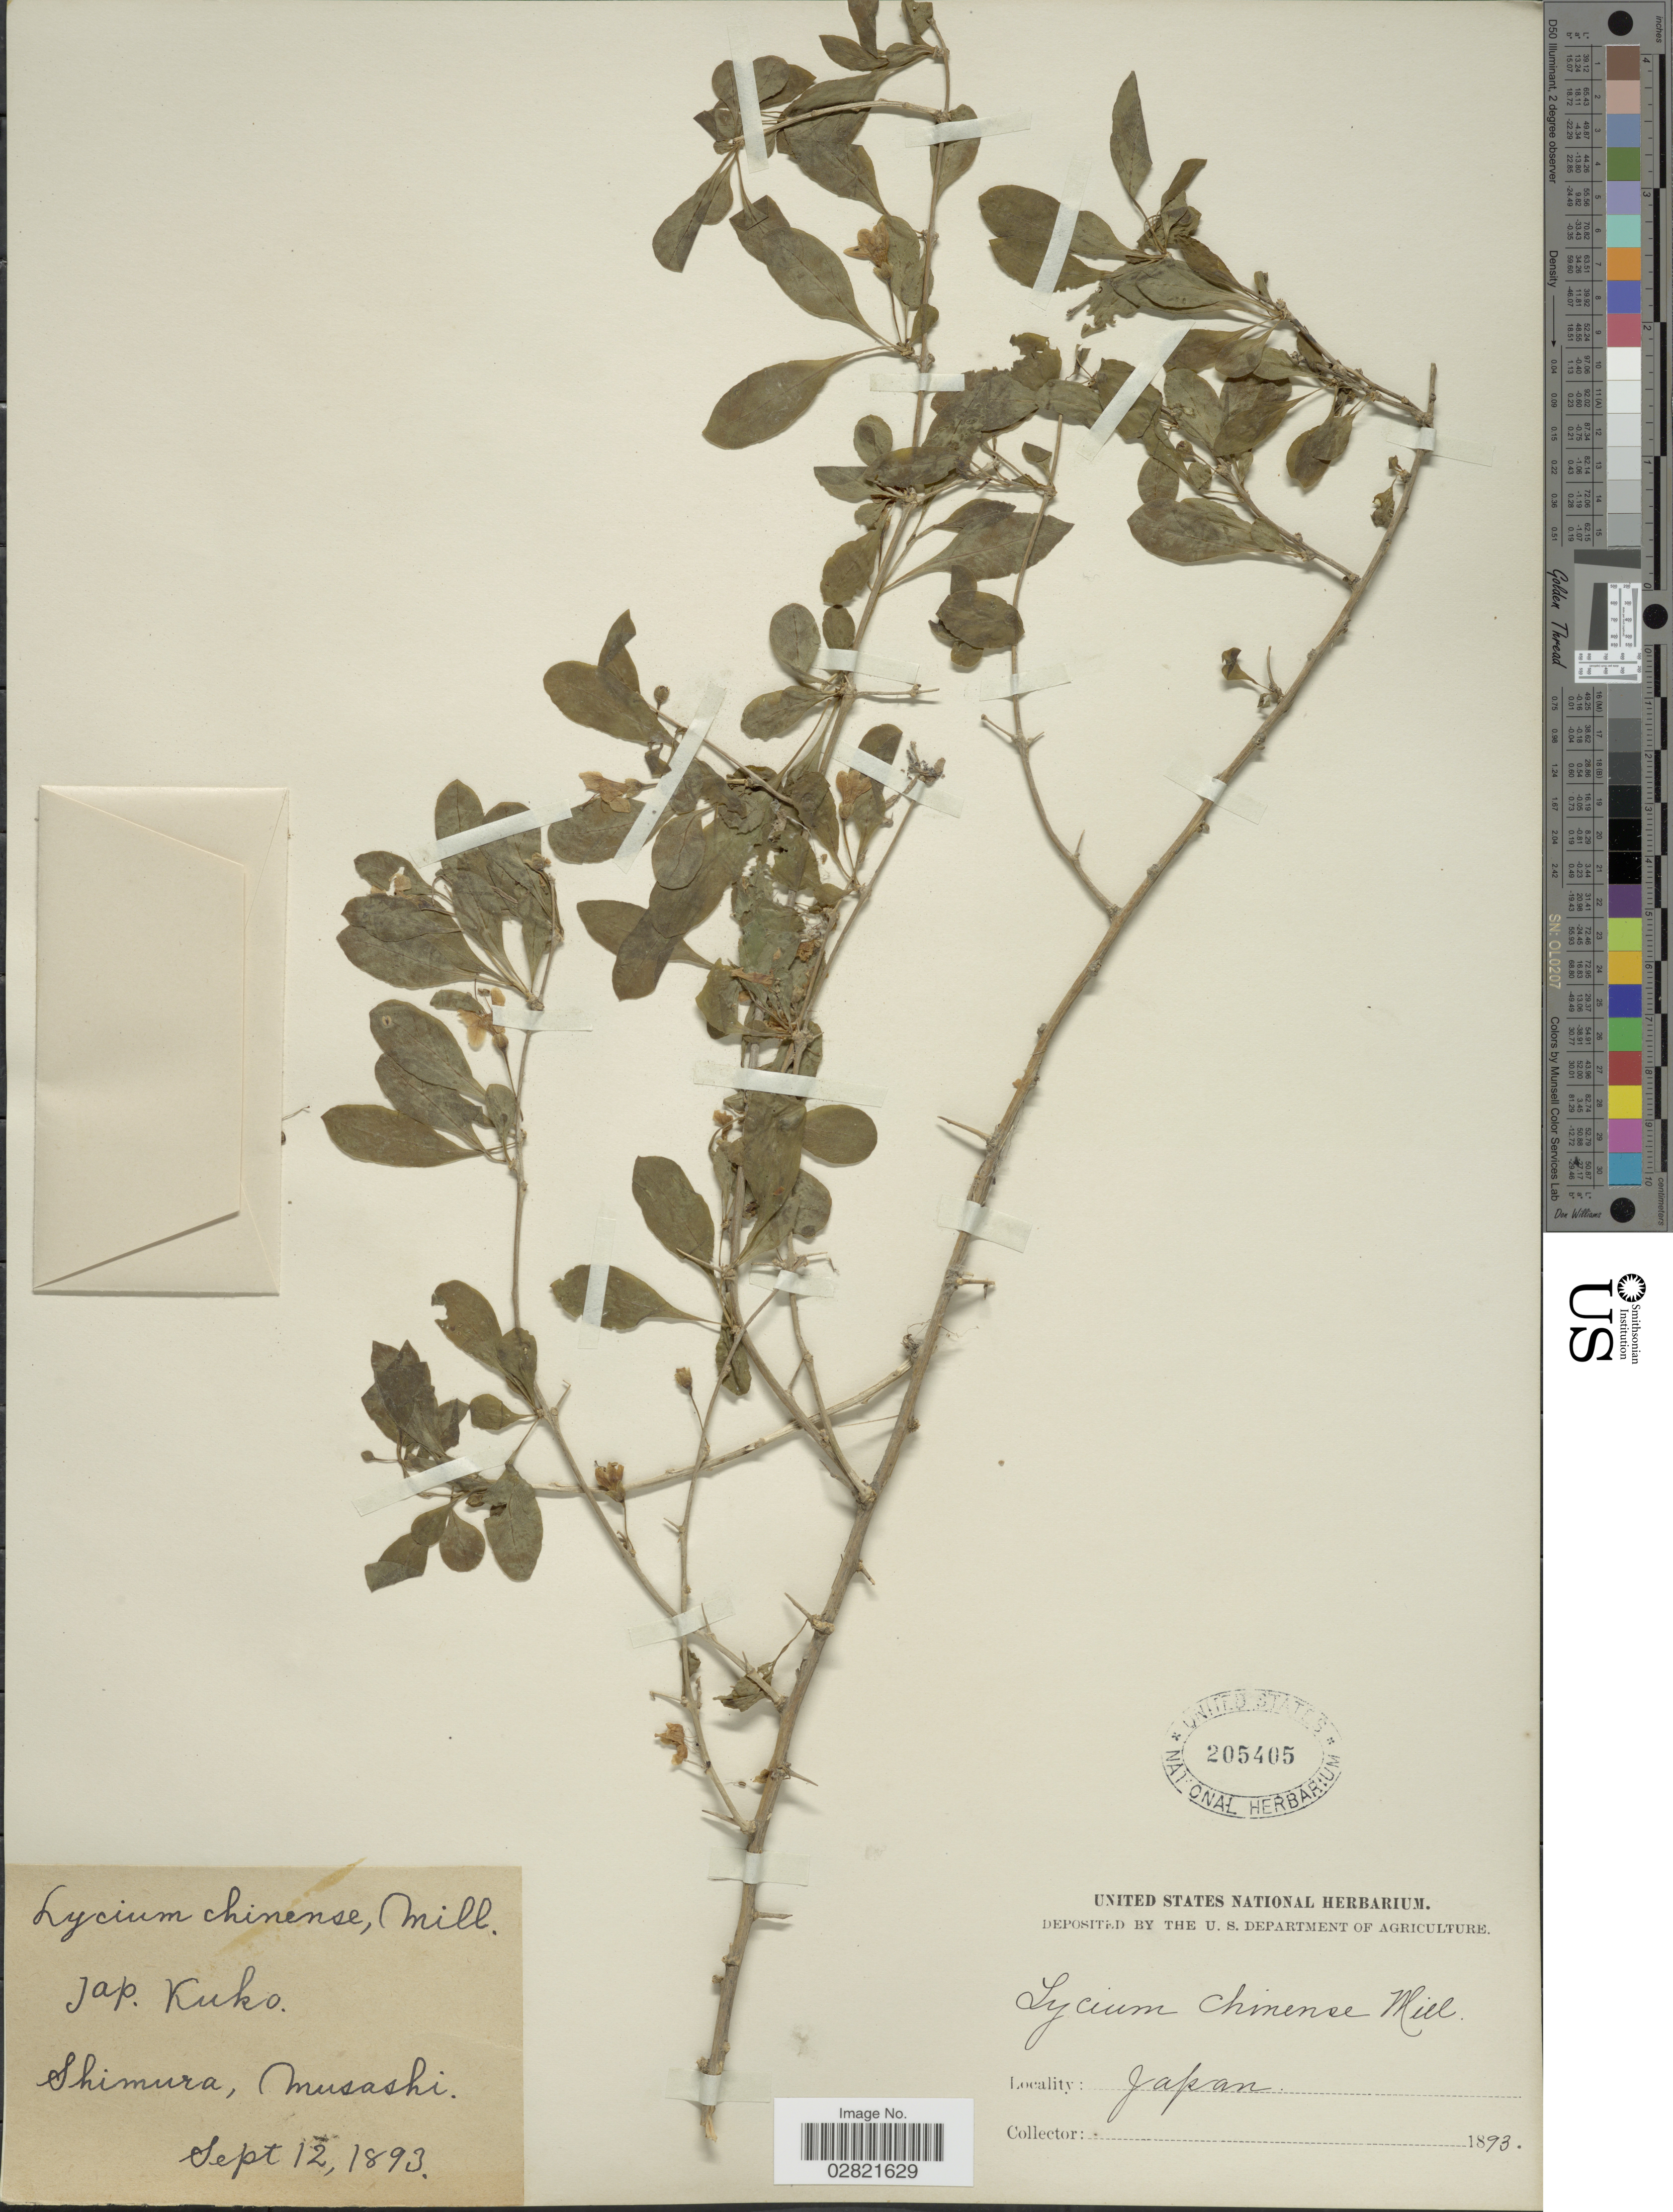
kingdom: Plantae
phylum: Tracheophyta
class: Magnoliopsida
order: Solanales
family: Solanaceae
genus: Lycium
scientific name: Lycium chinense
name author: Mill.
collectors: ex herb. United States National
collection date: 1893-09-12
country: Japan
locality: Shimura, Musashi.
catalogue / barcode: US 205405